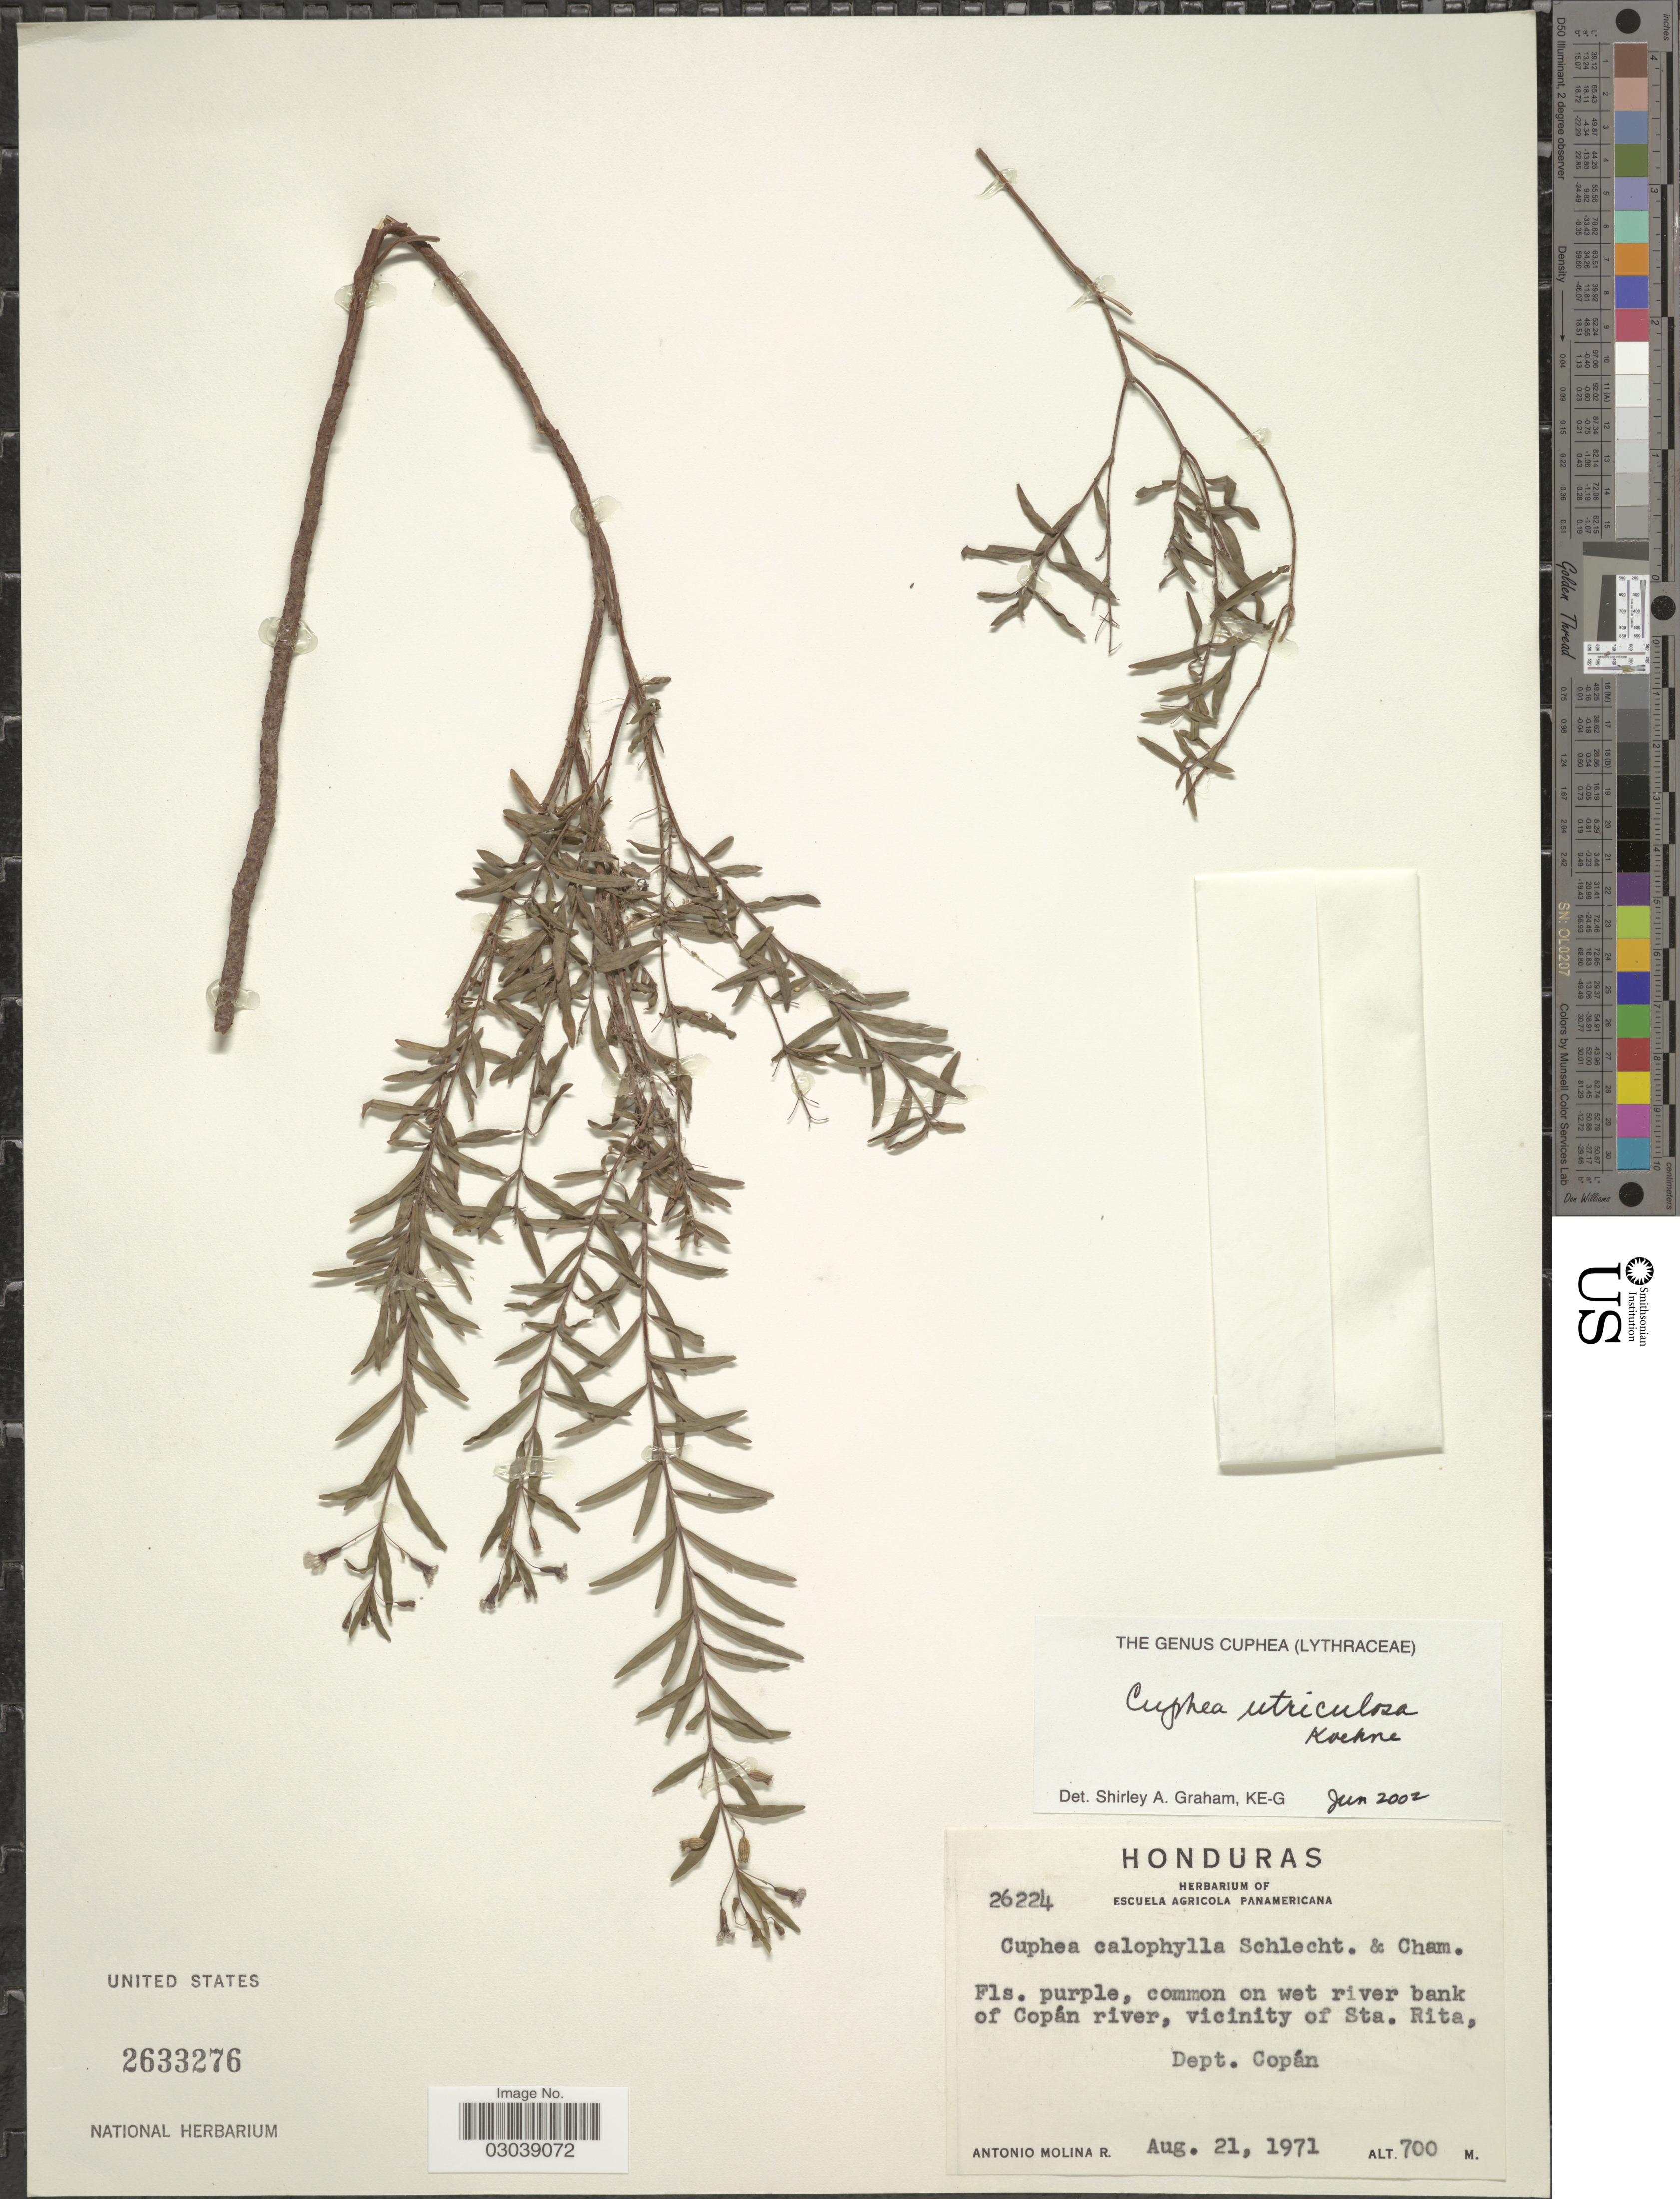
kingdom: Plantae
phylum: Tracheophyta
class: Magnoliopsida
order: Myrtales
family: Lythraceae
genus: Cuphea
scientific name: Cuphea utriculosa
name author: Koehne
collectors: A. Molina R.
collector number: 26224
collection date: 1971-08-21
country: Honduras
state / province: Copán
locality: Common on wet river bank of Copán river, vicinity of Sta. Rita, Dept. Copán.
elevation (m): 700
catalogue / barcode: US 2633276